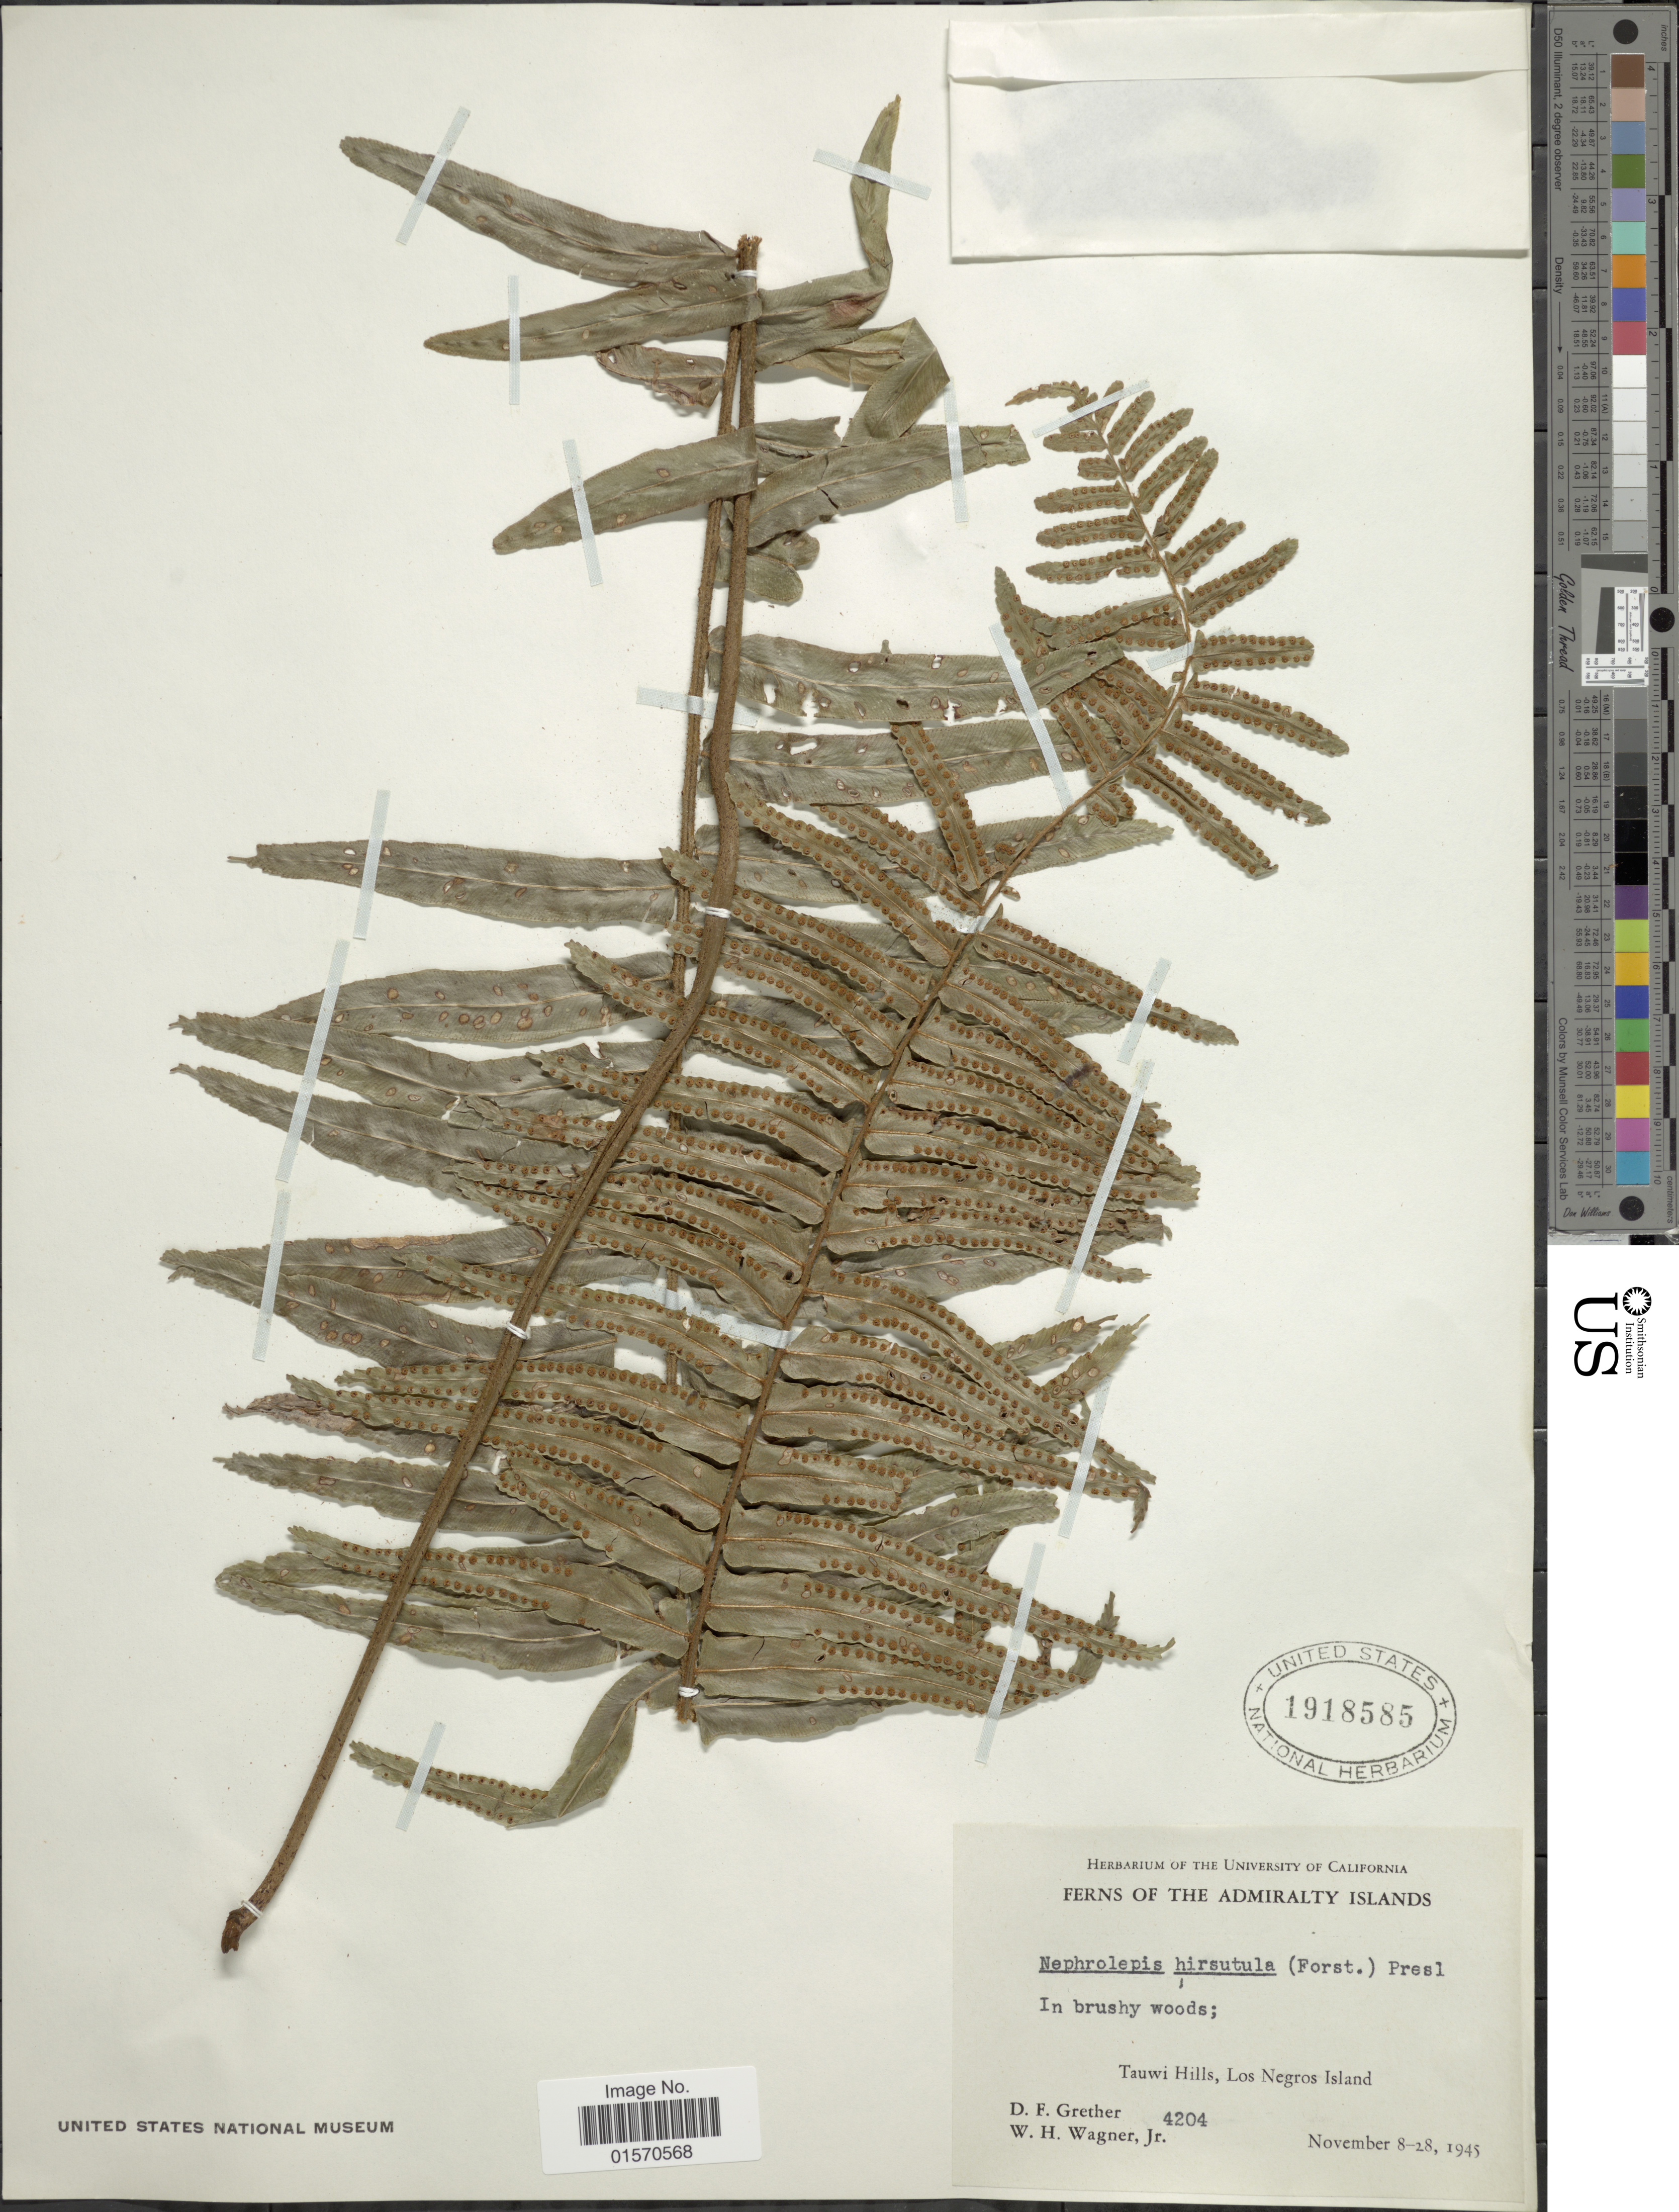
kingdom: Plantae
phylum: Tracheophyta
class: Polypodiopsida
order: Polypodiales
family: Nephrolepidaceae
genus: Nephrolepis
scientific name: Nephrolepis hirsutula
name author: (G. Forst.) C. Presl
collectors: D. F. Grether & W. H. Wagner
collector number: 4204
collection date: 1945-11-08/1945-11-28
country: Papua New Guinea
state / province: Manus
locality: Admiralty Islands. Tauwi Hills, Los Negros Island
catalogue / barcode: US 1918585